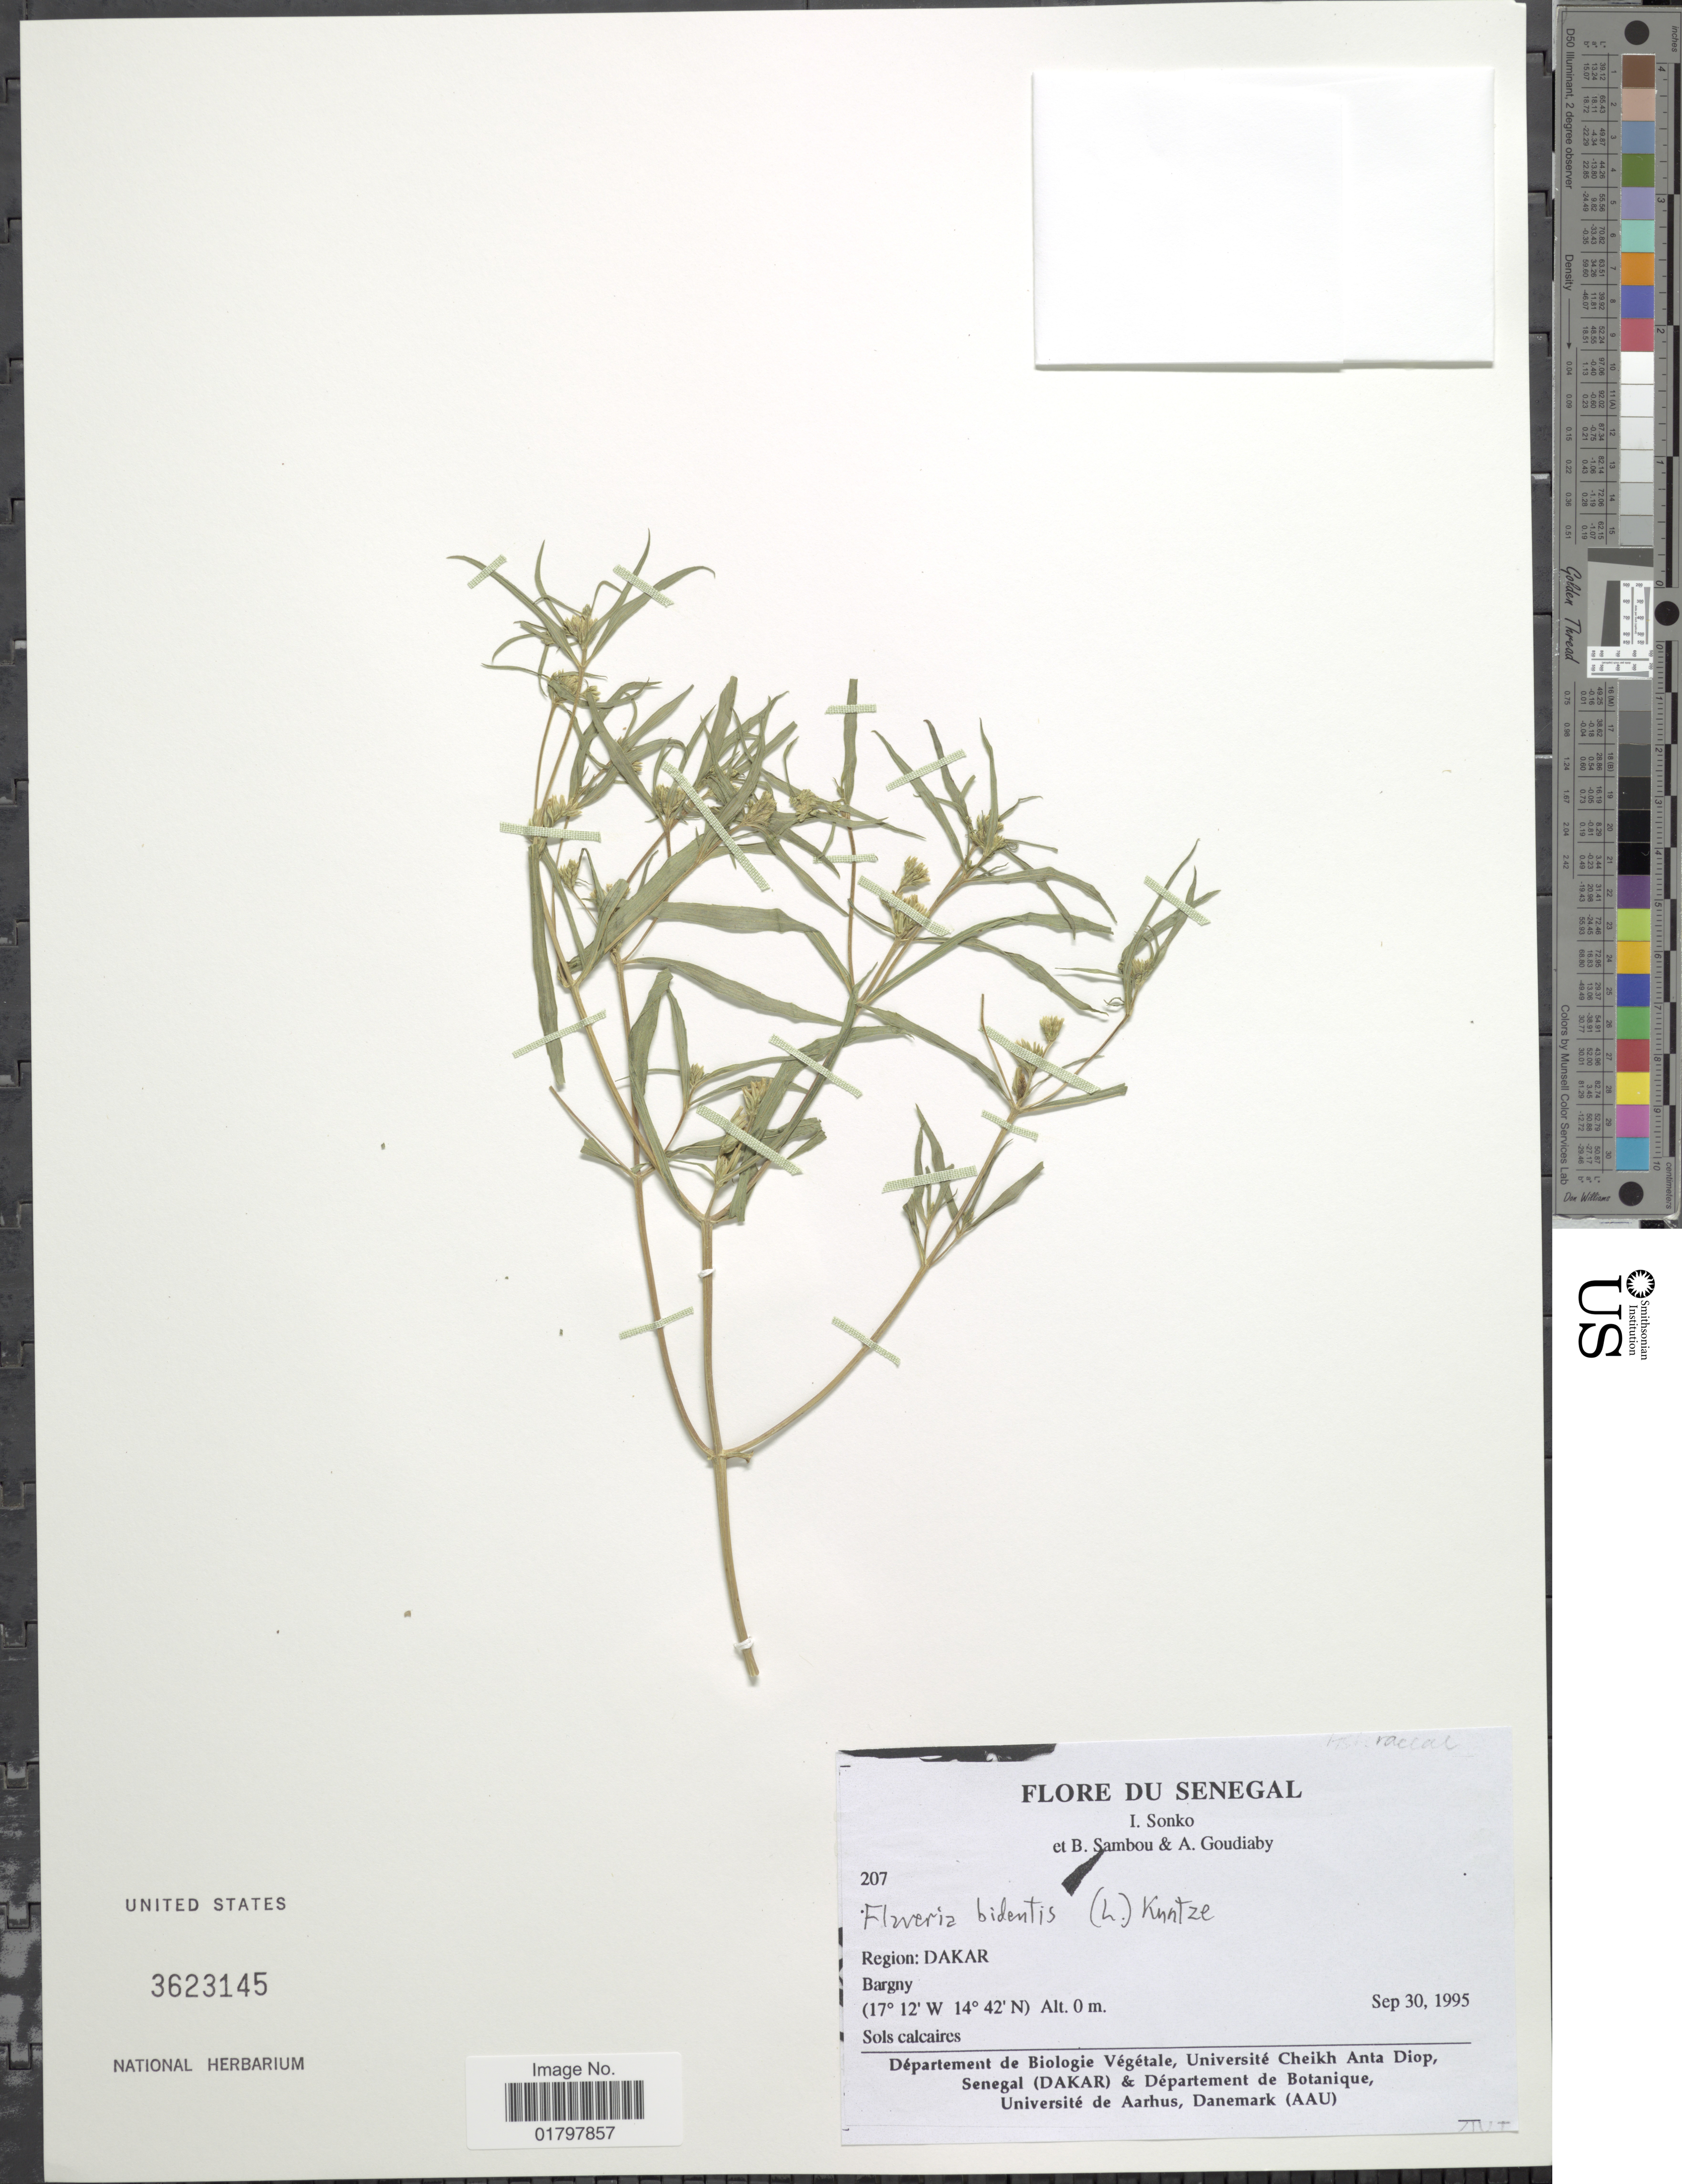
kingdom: Plantae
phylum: Tracheophyta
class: Magnoliopsida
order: Asterales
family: Asteraceae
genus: Flaveria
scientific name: Flaveria bidentis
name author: (L.) Kuntze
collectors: I. Sonko, B. Sambou & A. Goudiaby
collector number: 207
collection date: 1995-09-30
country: Senegal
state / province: Dakar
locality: Region: Dakar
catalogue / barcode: US 3623145